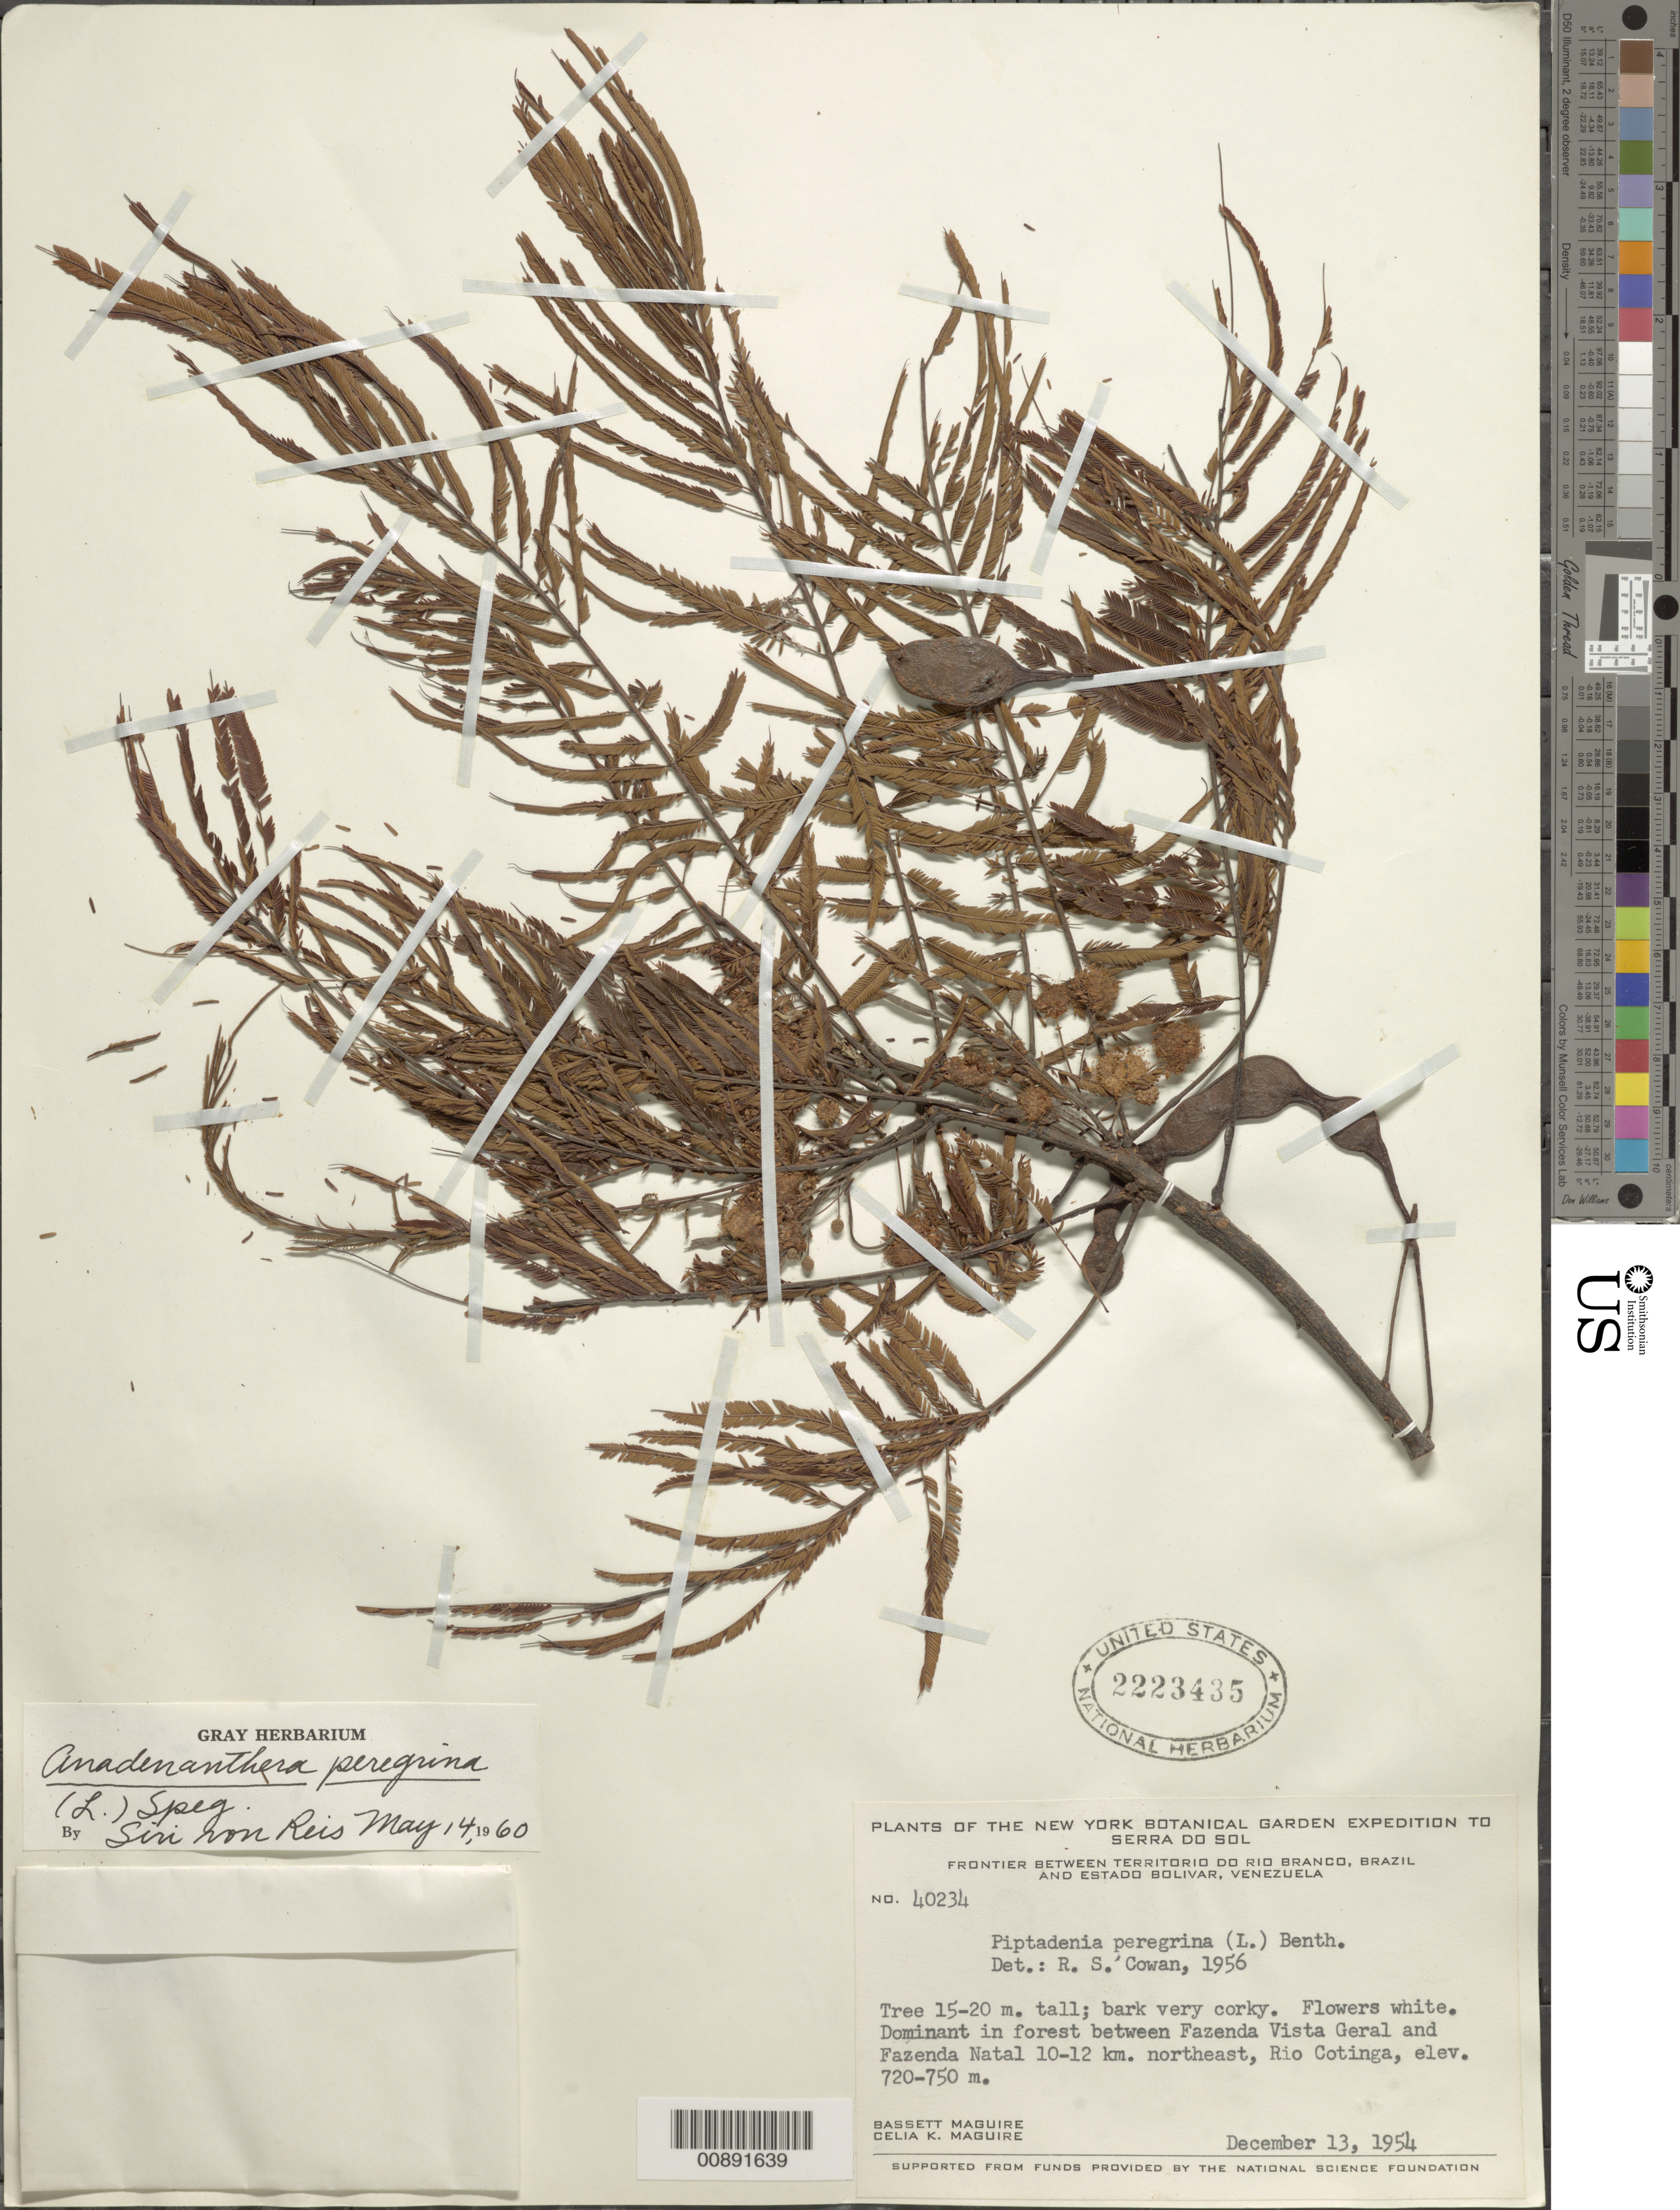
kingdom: Plantae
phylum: Tracheophyta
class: Magnoliopsida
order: Fabales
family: Fabaceae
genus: Anadenanthera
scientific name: Anadenanthera peregrina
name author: (L.) Speg.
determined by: von Reis, Siri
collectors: B. Maguire & C. K. Maguire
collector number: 40234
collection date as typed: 13-Dec-54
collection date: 1954-12-13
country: Venezuela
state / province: Bolívar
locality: Río Cotinga; between Fazenda Vista Geral and Fazenda Natal 10-12km NE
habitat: Forest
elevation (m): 720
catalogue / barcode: US 2223435